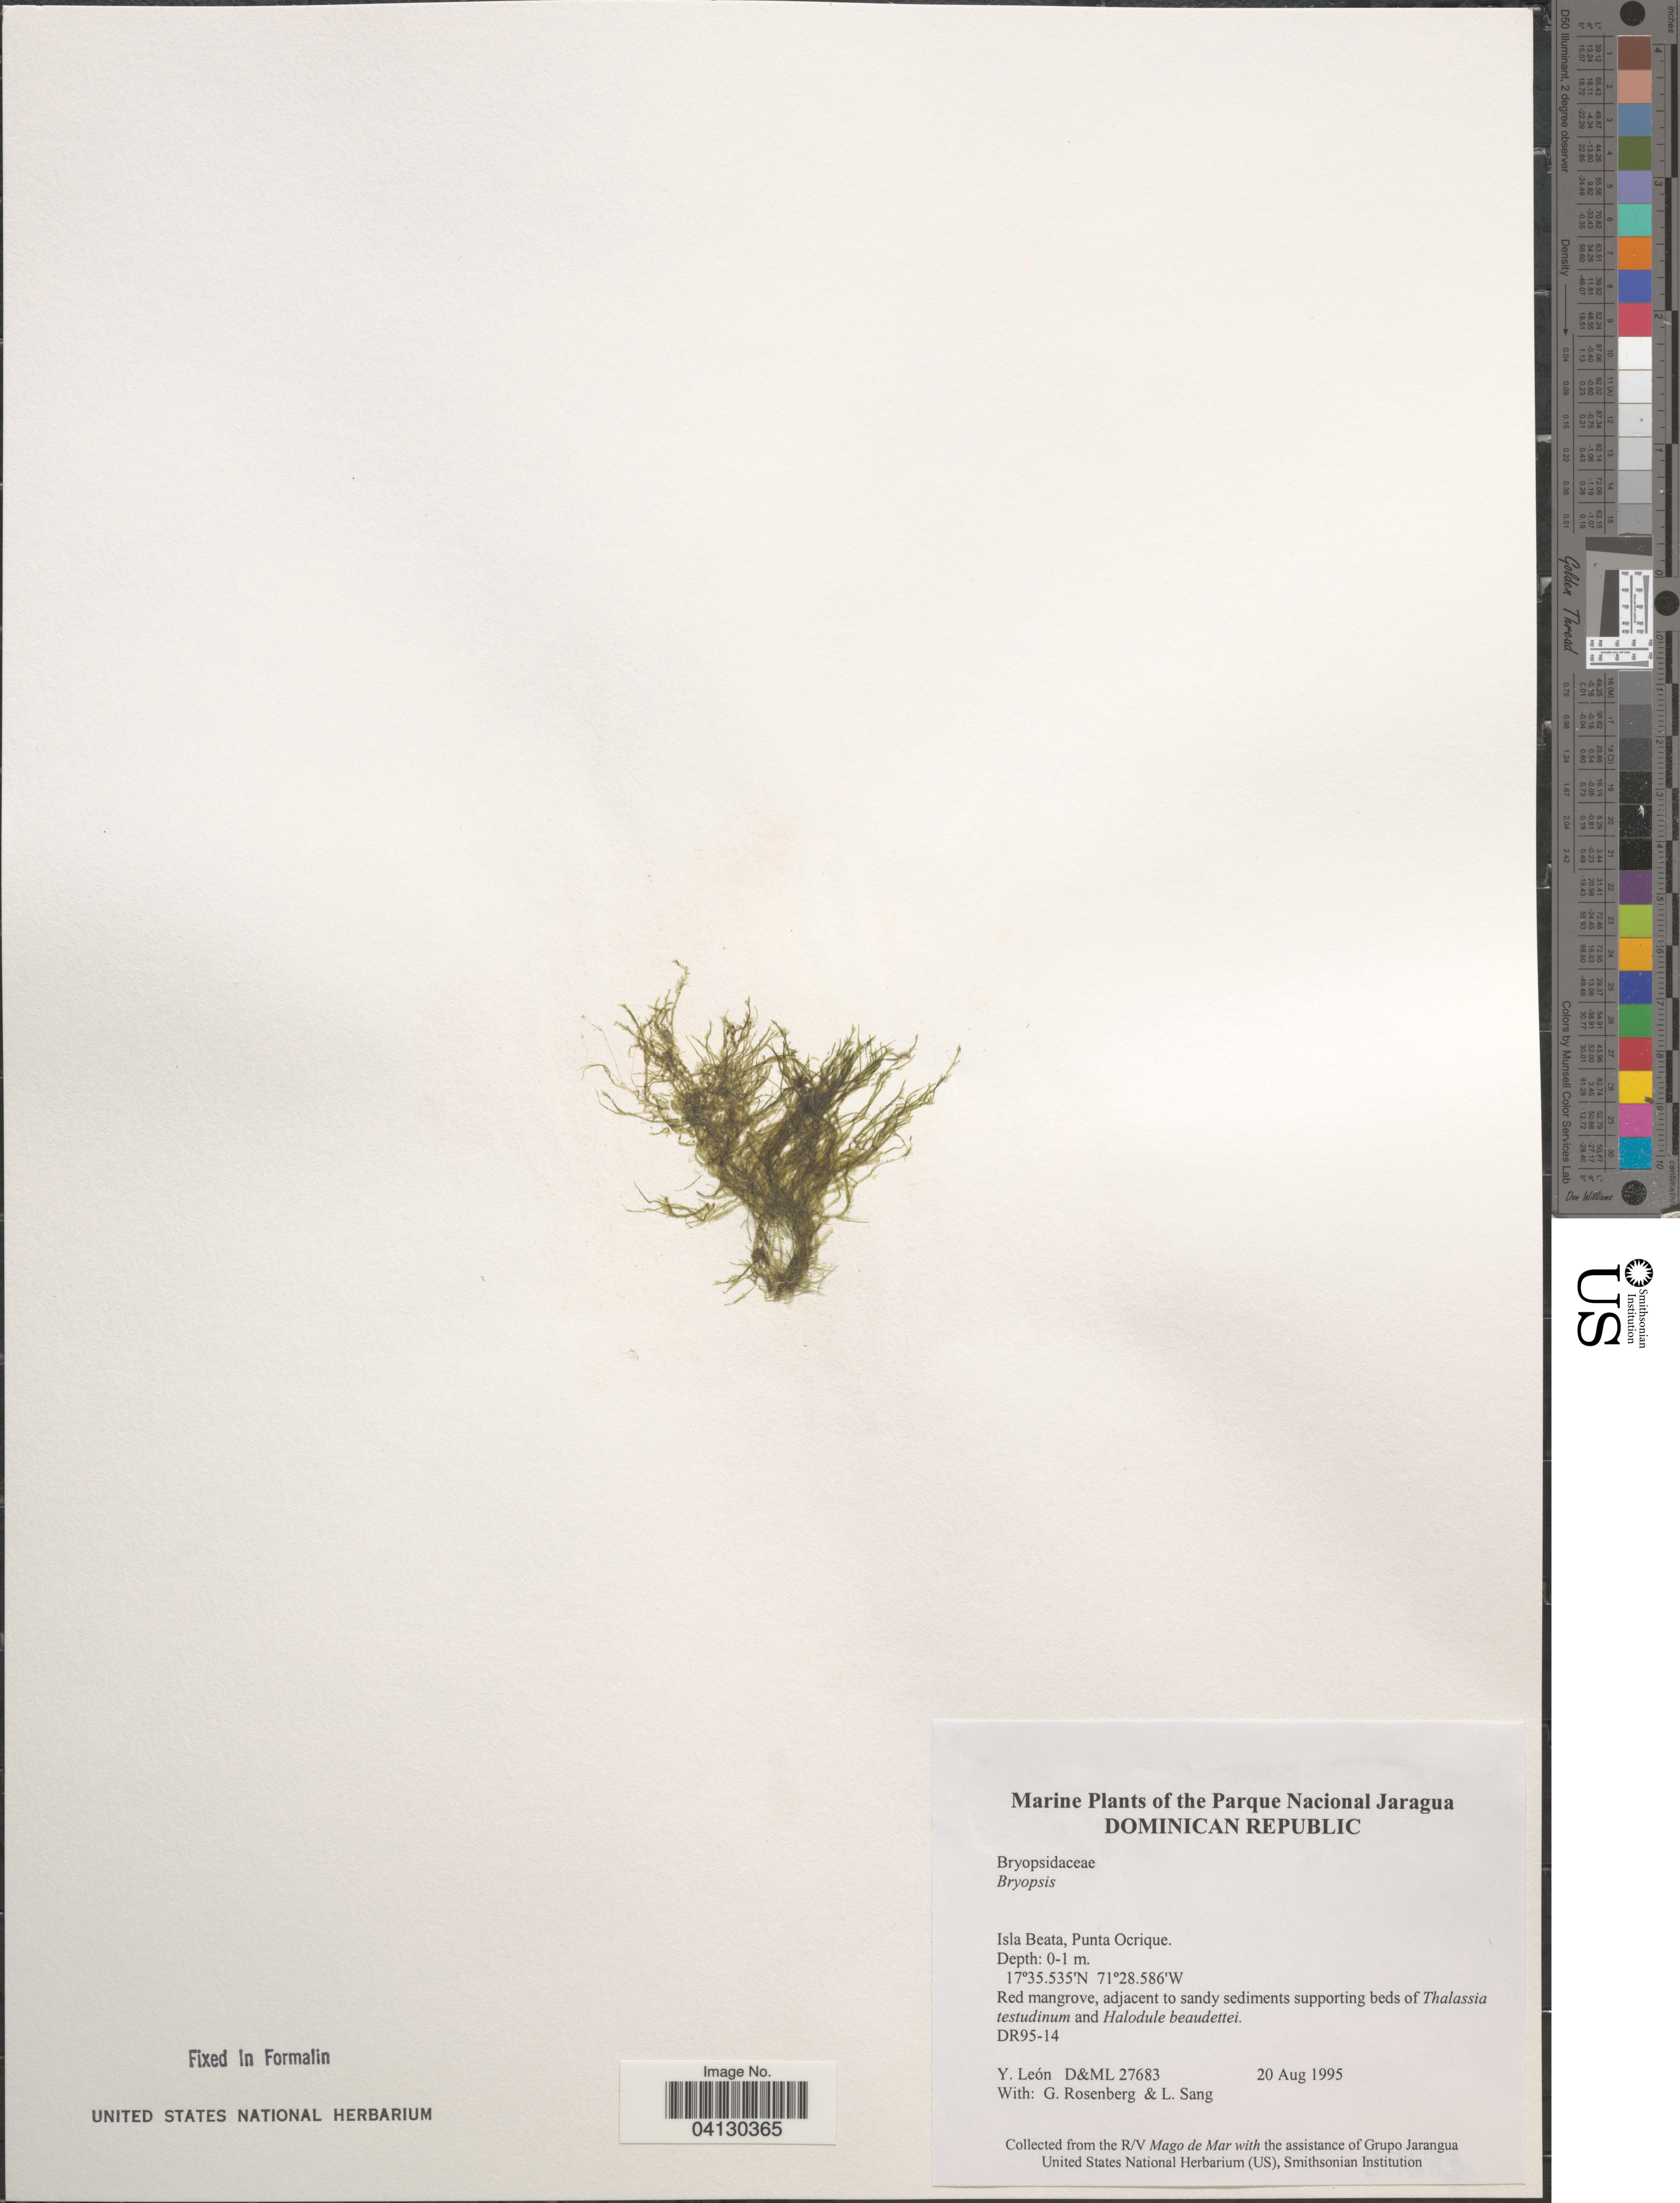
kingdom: Plantae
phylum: Chlorophyta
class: Ulvophyceae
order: Bryopsidales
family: Bryopsidaceae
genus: Bryopsis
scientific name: Bryopsis sp.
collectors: Y. León, G. Rosenberg & L. Sang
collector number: D&ML27683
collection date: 1995-08-20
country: Dominican Republic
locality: The Parque Nacional Jaragua. Isla Beata, Punta Ocrique.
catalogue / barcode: US 328891